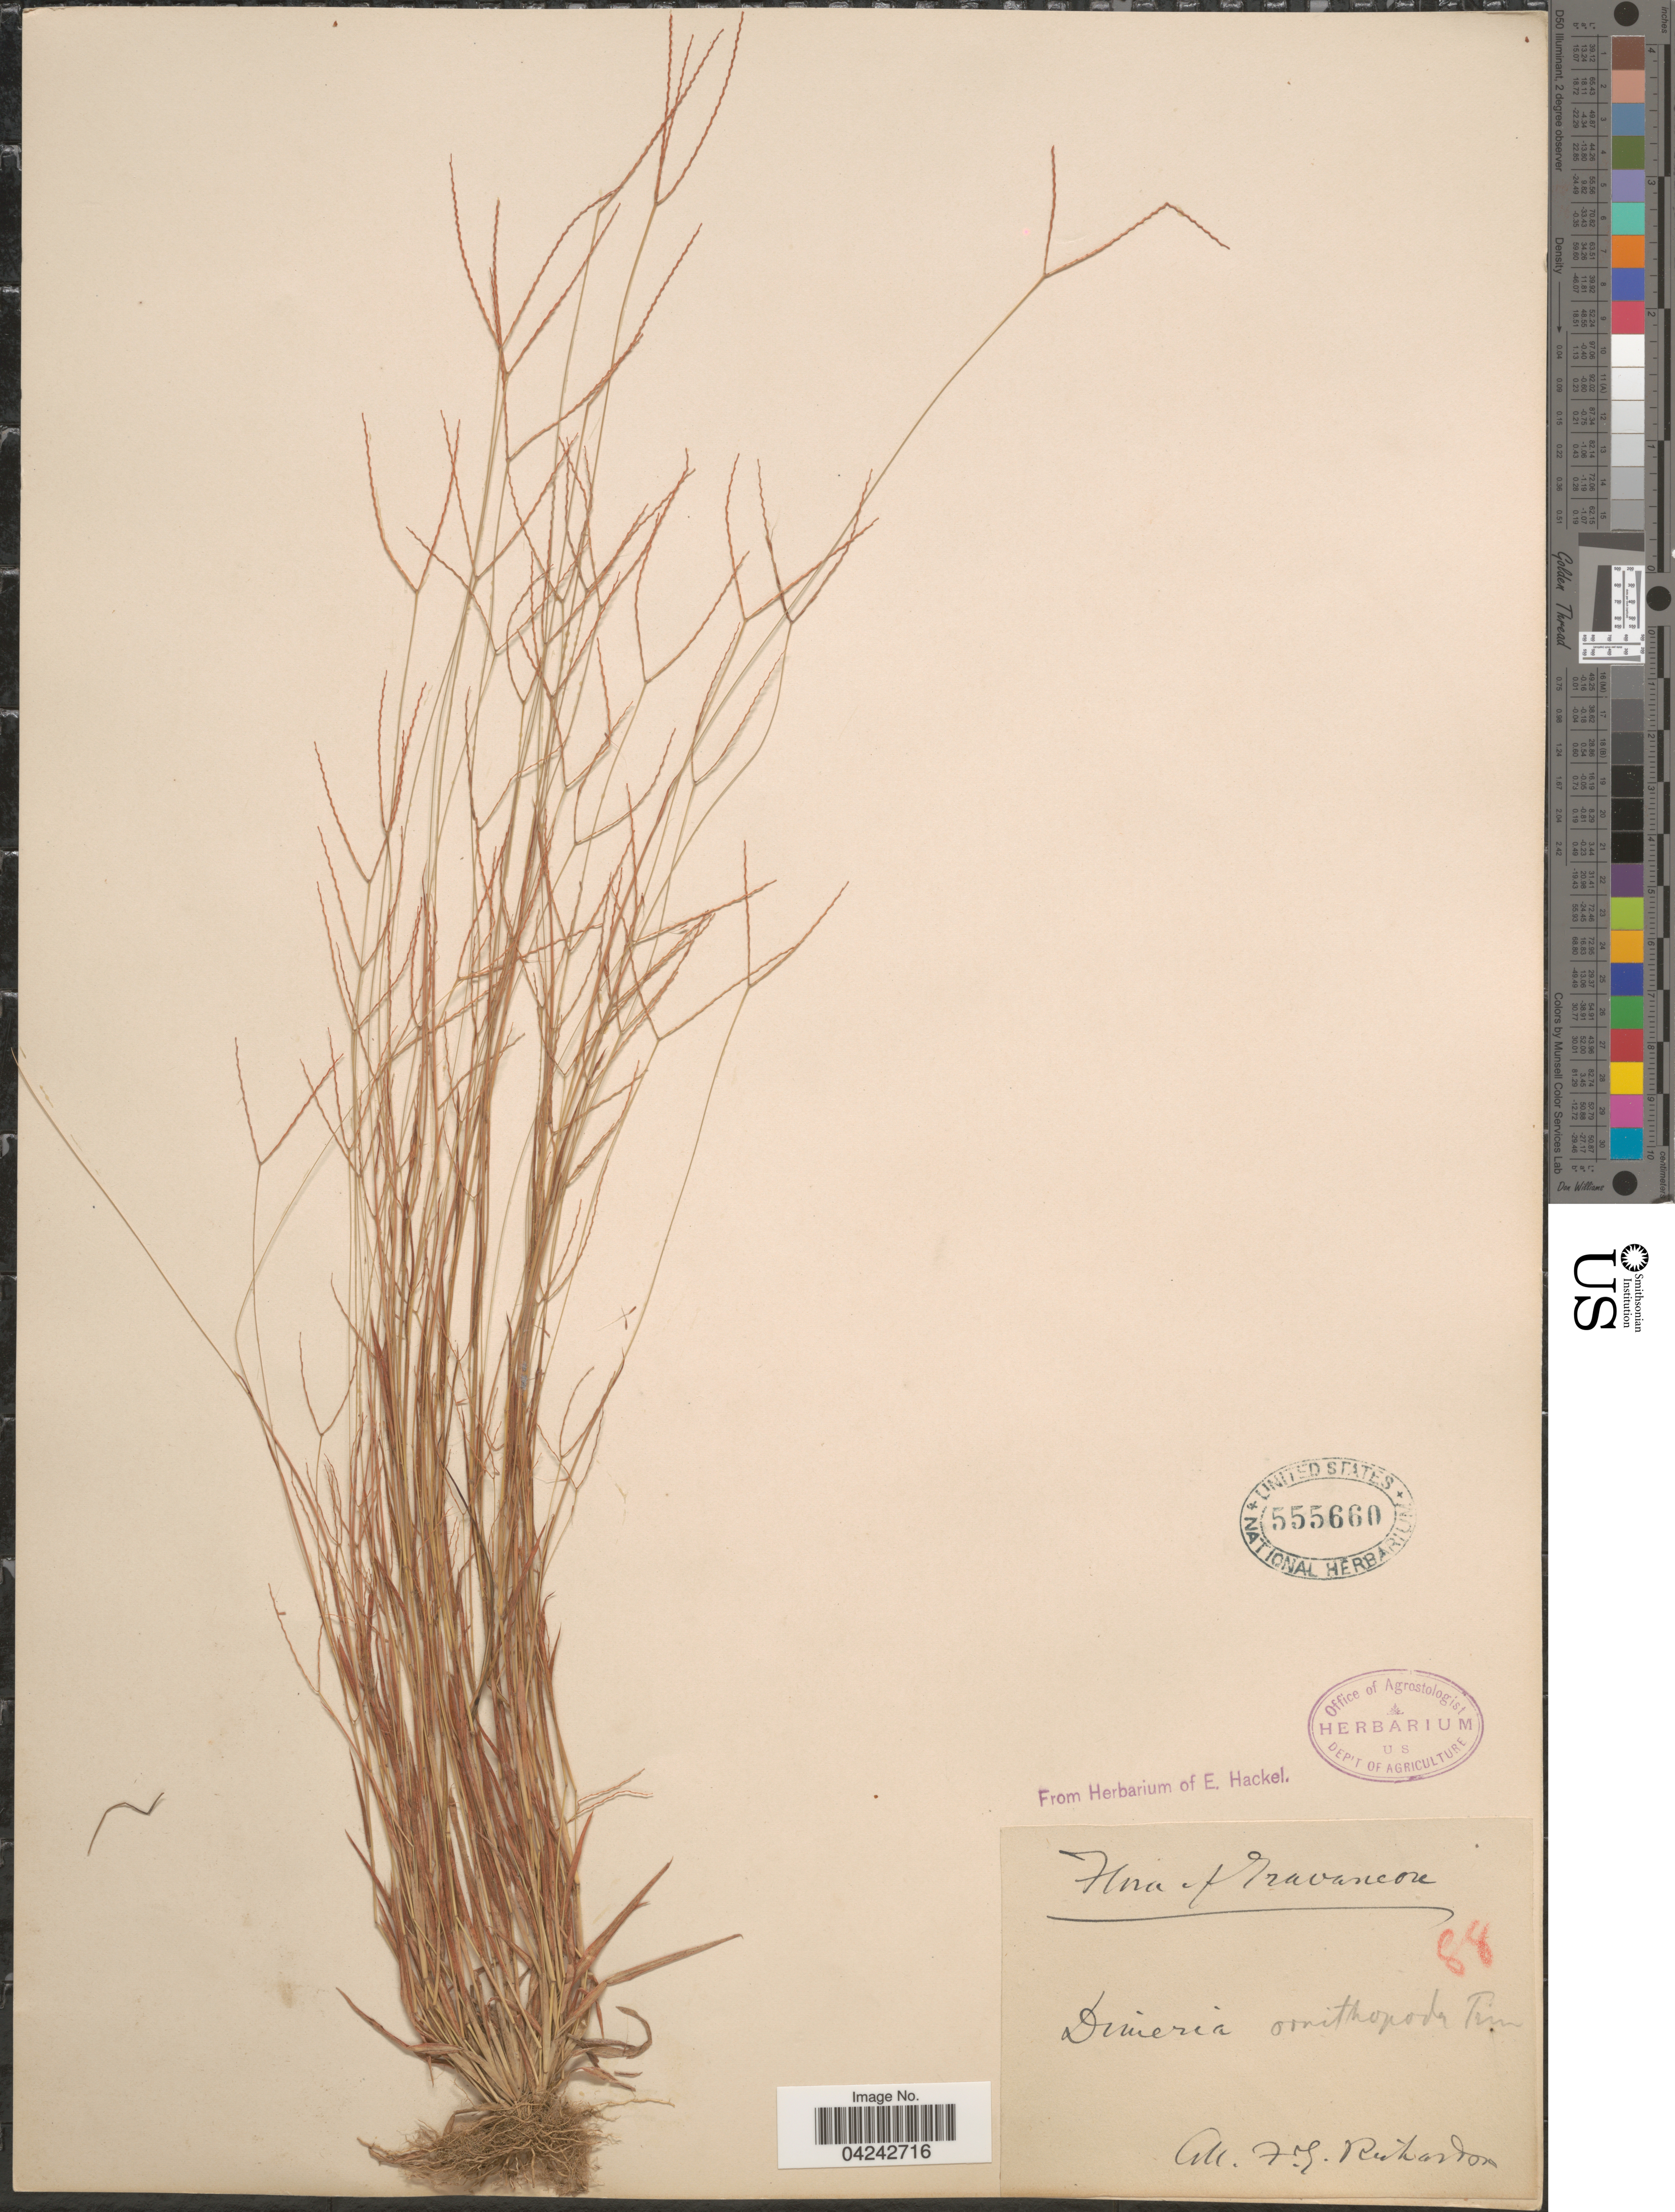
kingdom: Plantae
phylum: Tracheophyta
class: Liliopsida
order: Poales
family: Poaceae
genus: Dimeria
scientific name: Dimeria ornithopoda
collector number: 88?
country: India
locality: Travancore.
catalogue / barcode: US 555660